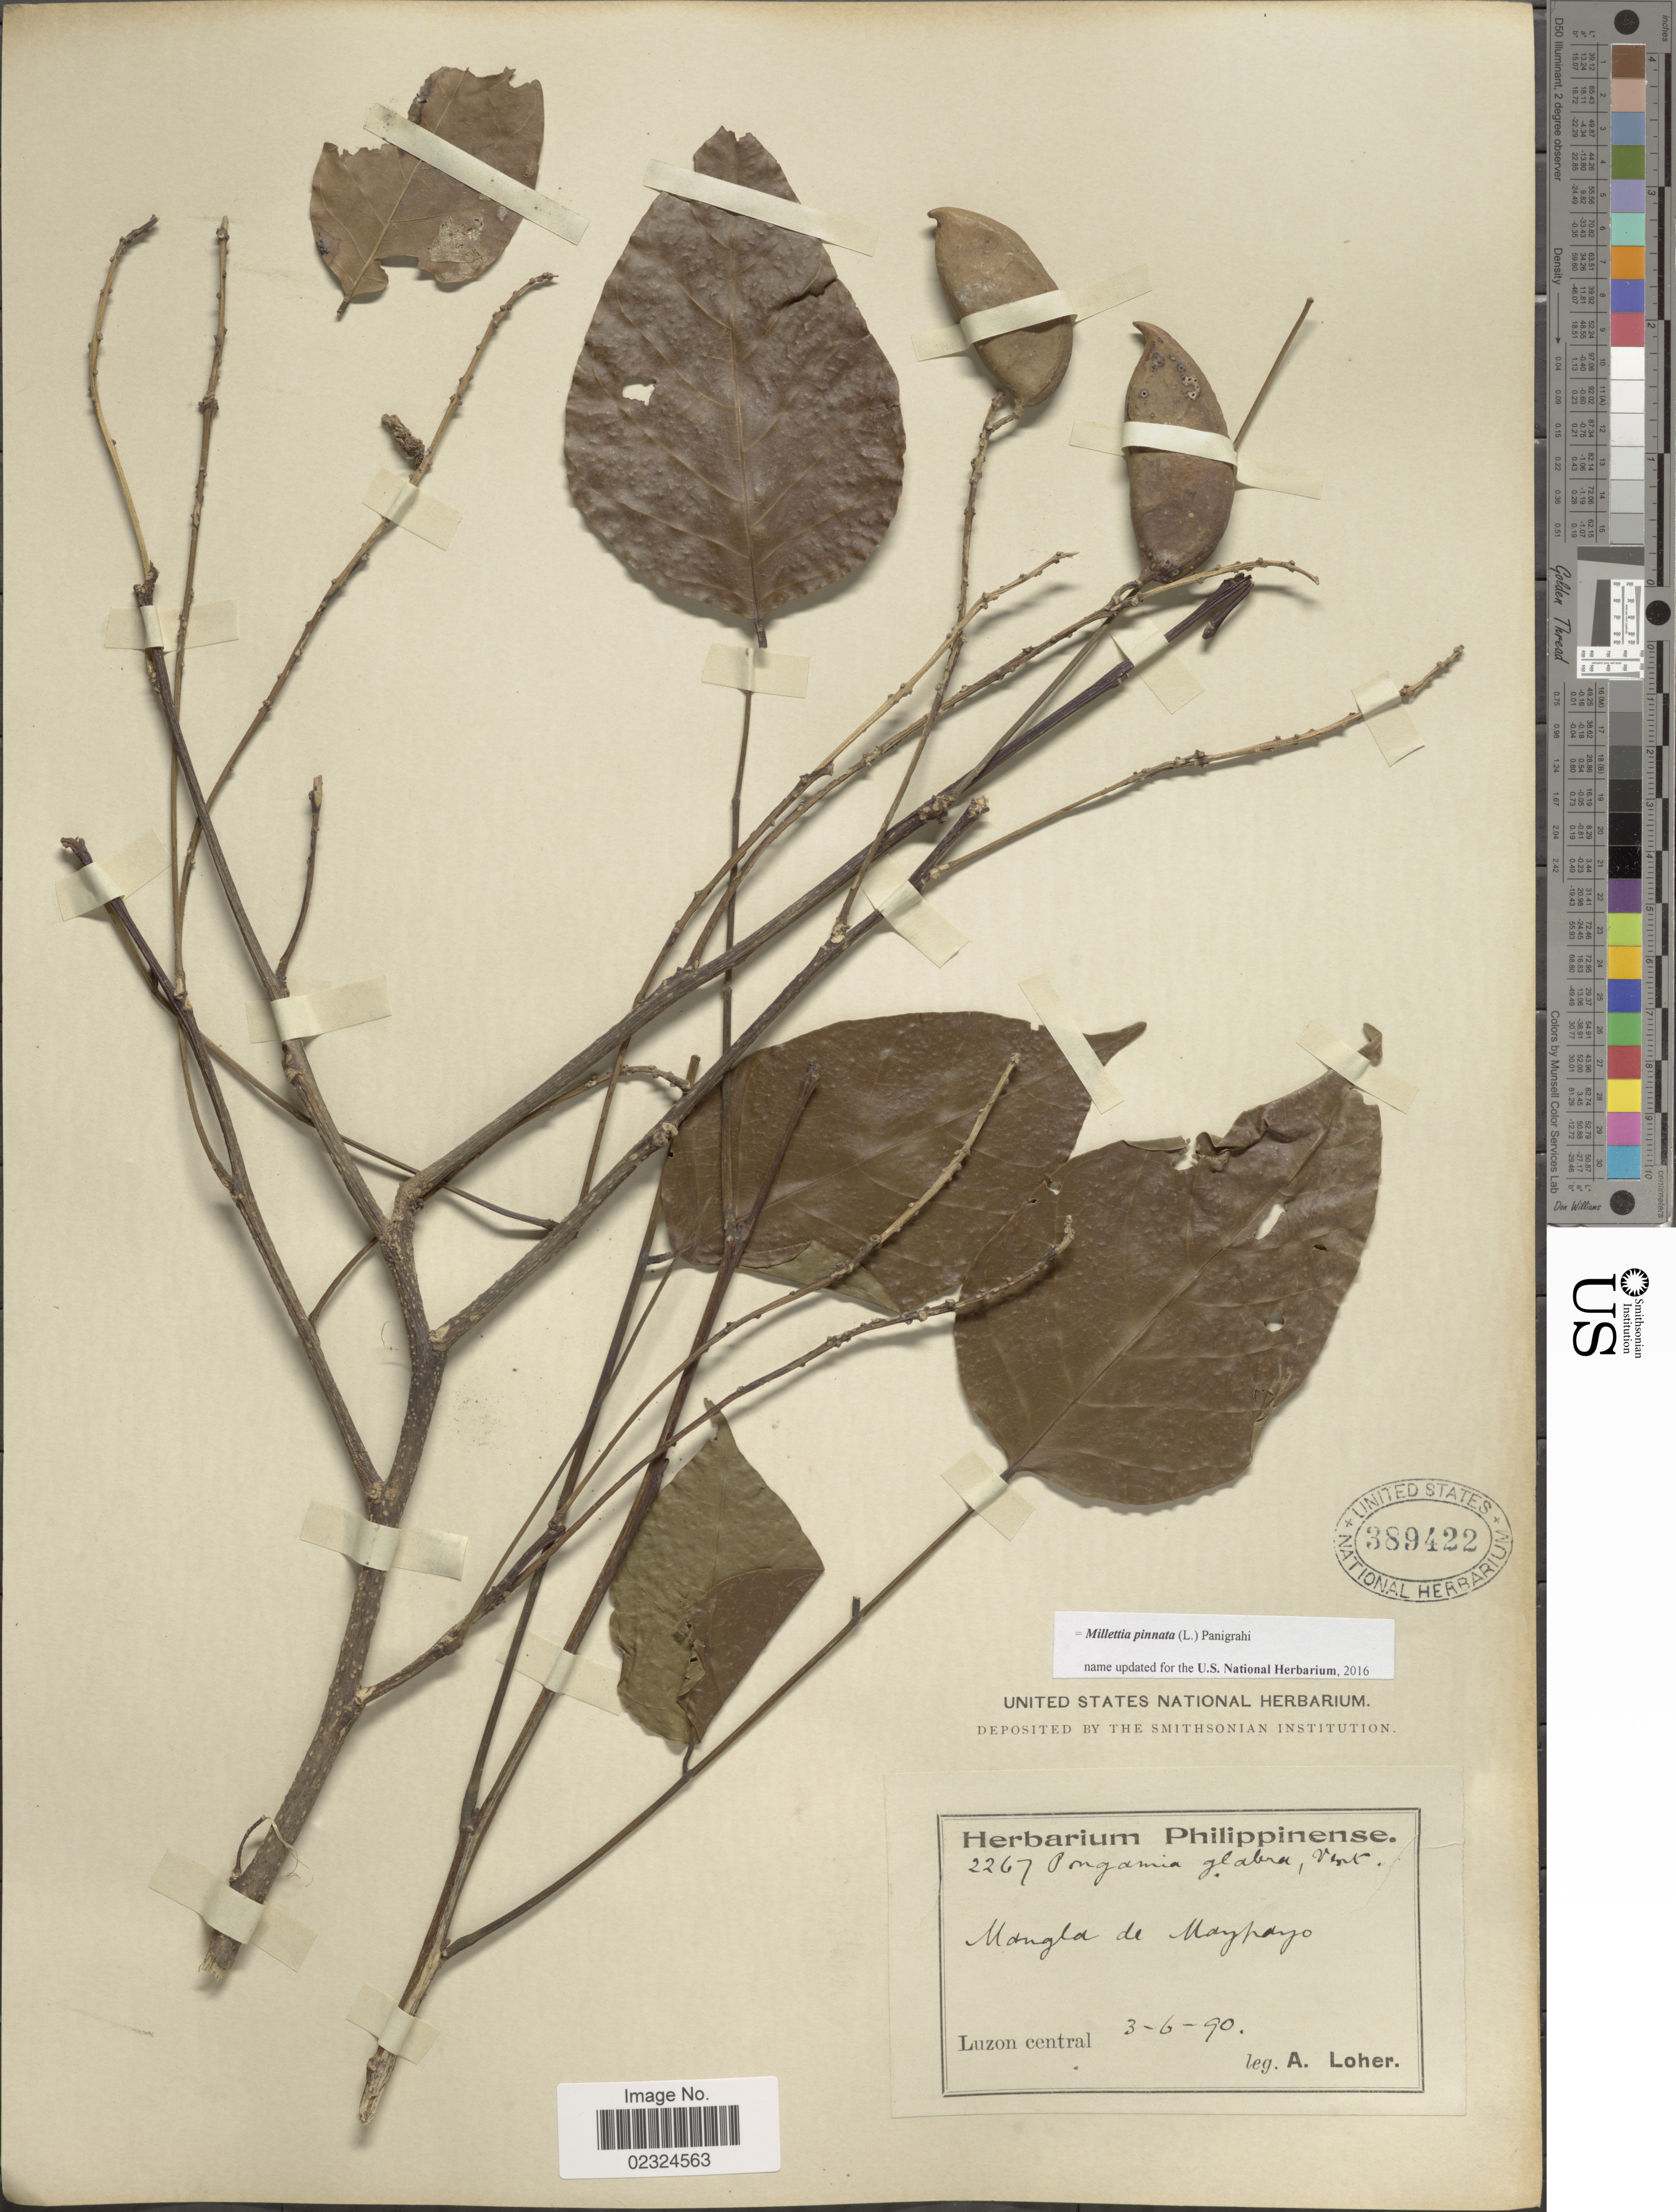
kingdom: Plantae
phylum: Tracheophyta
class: Magnoliopsida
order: Fabales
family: Fabaceae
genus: Millettia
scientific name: Millettia pinnata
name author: (L.) Panigrahi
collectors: A. Loher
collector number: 2267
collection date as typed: Transcribed d/m/y: 3/6/90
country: Philippines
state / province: Central Luzon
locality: Mangla de Maypajo. Luzon Central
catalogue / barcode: US 389422